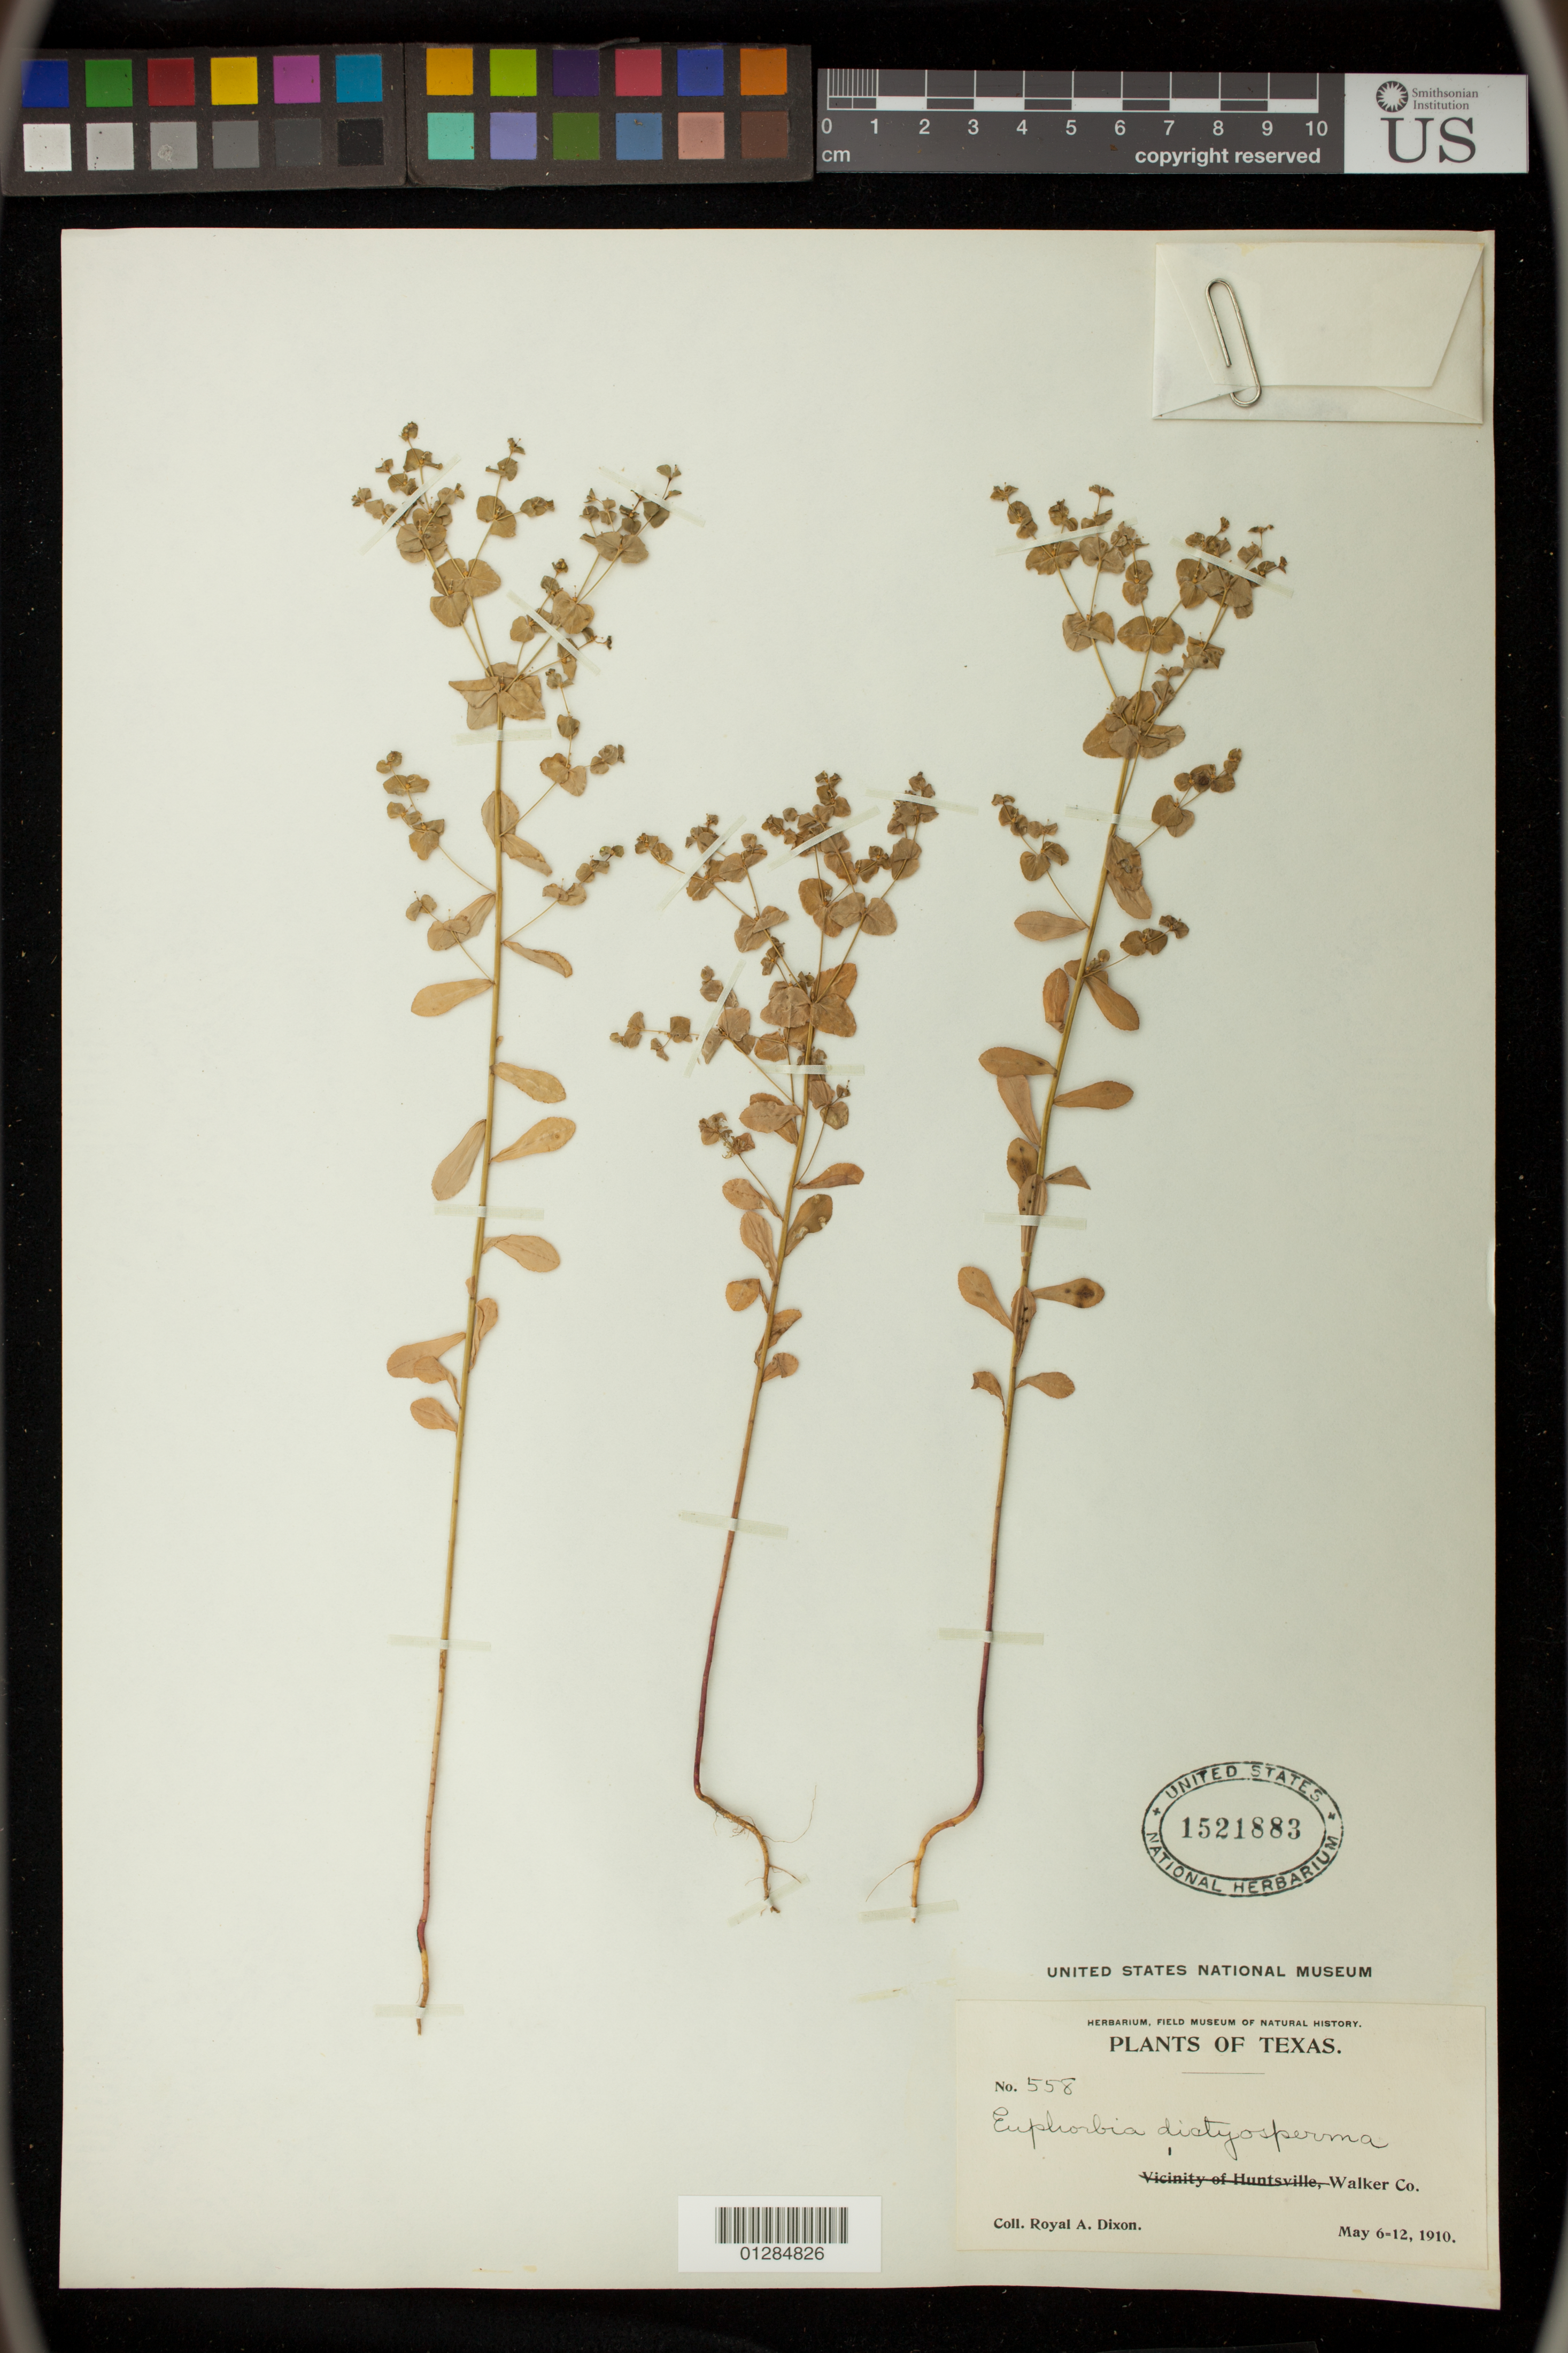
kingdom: Plantae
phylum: Tracheophyta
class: Magnoliopsida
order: Malpighiales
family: Euphorbiaceae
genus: Euphorbia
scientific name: Euphorbia spathulata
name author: Lam.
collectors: R. A. Dixon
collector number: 588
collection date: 1910-05-06/1910-05-12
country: United States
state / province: Texas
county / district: Walker County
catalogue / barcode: US 1521883